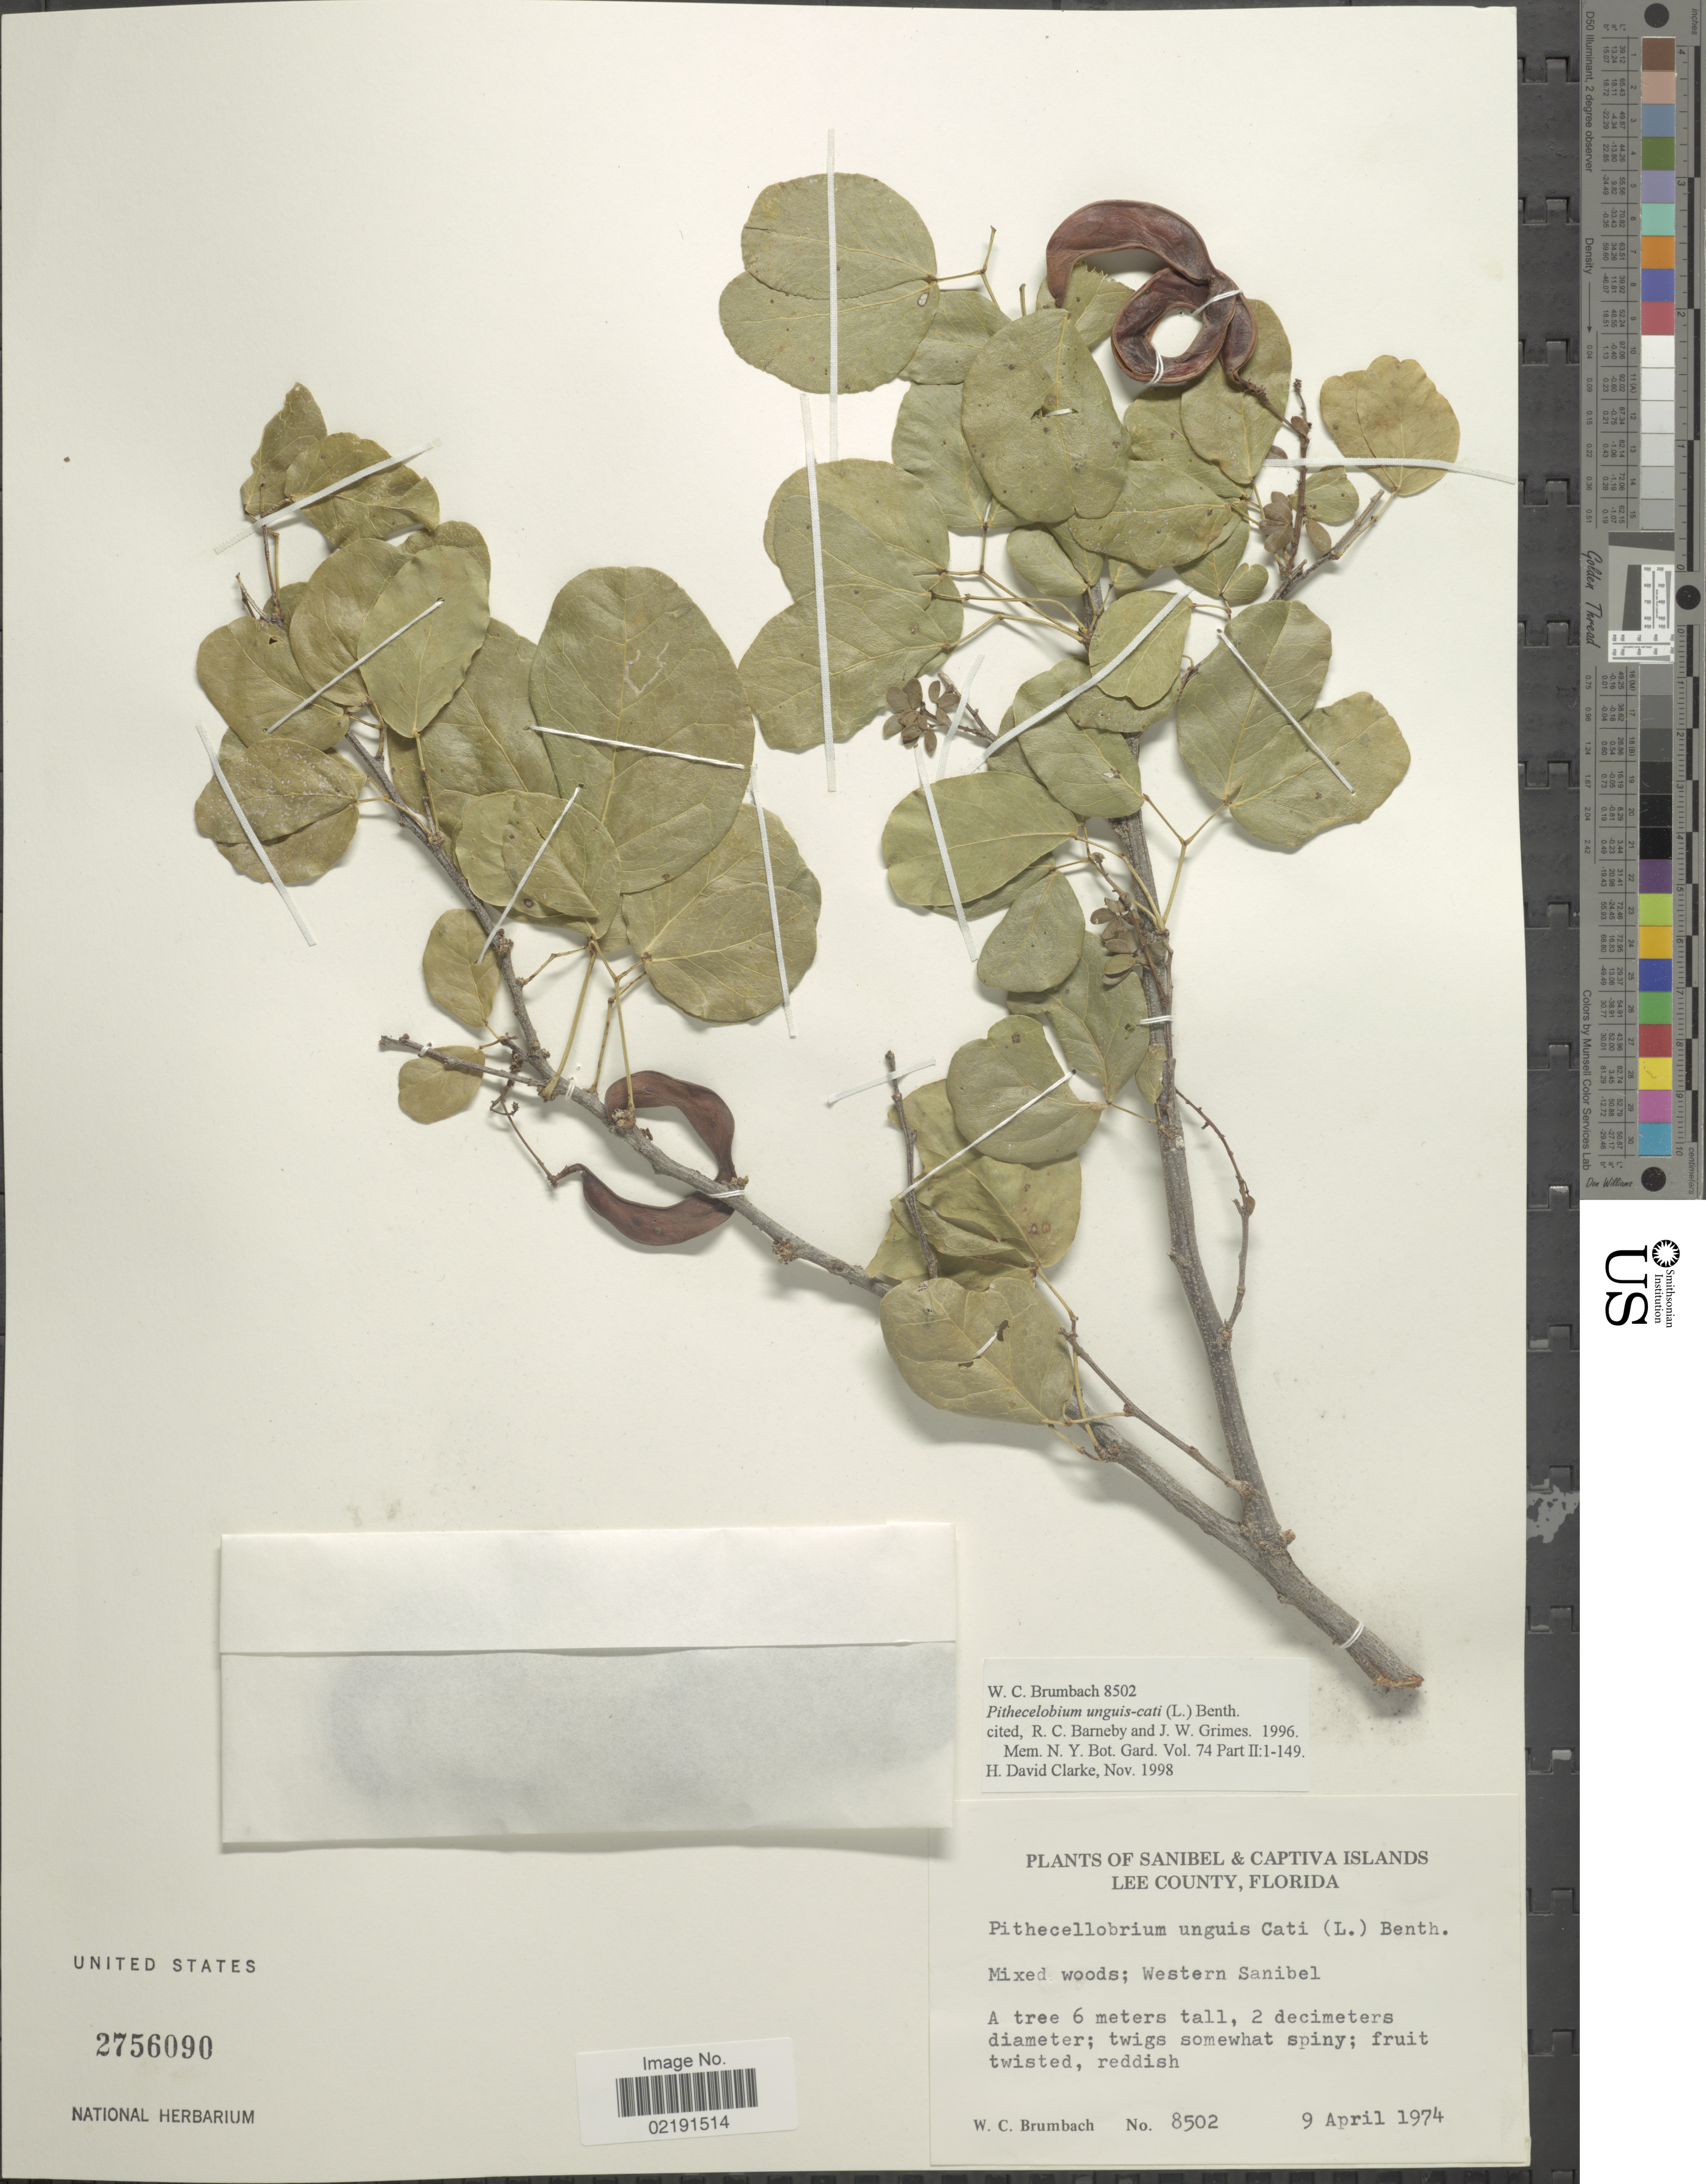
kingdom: Plantae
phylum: Tracheophyta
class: Magnoliopsida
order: Fabales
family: Fabaceae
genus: Pithecellobium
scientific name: Pithecellobium unguis-cati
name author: (L.) Benth.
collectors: W. C. Brumbach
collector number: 8502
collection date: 1974-04-09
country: United States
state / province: Florida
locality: Sanibel & Captiva Islands. Lee County, Florida. Mixed woods; Western Sanibel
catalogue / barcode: US 2756090